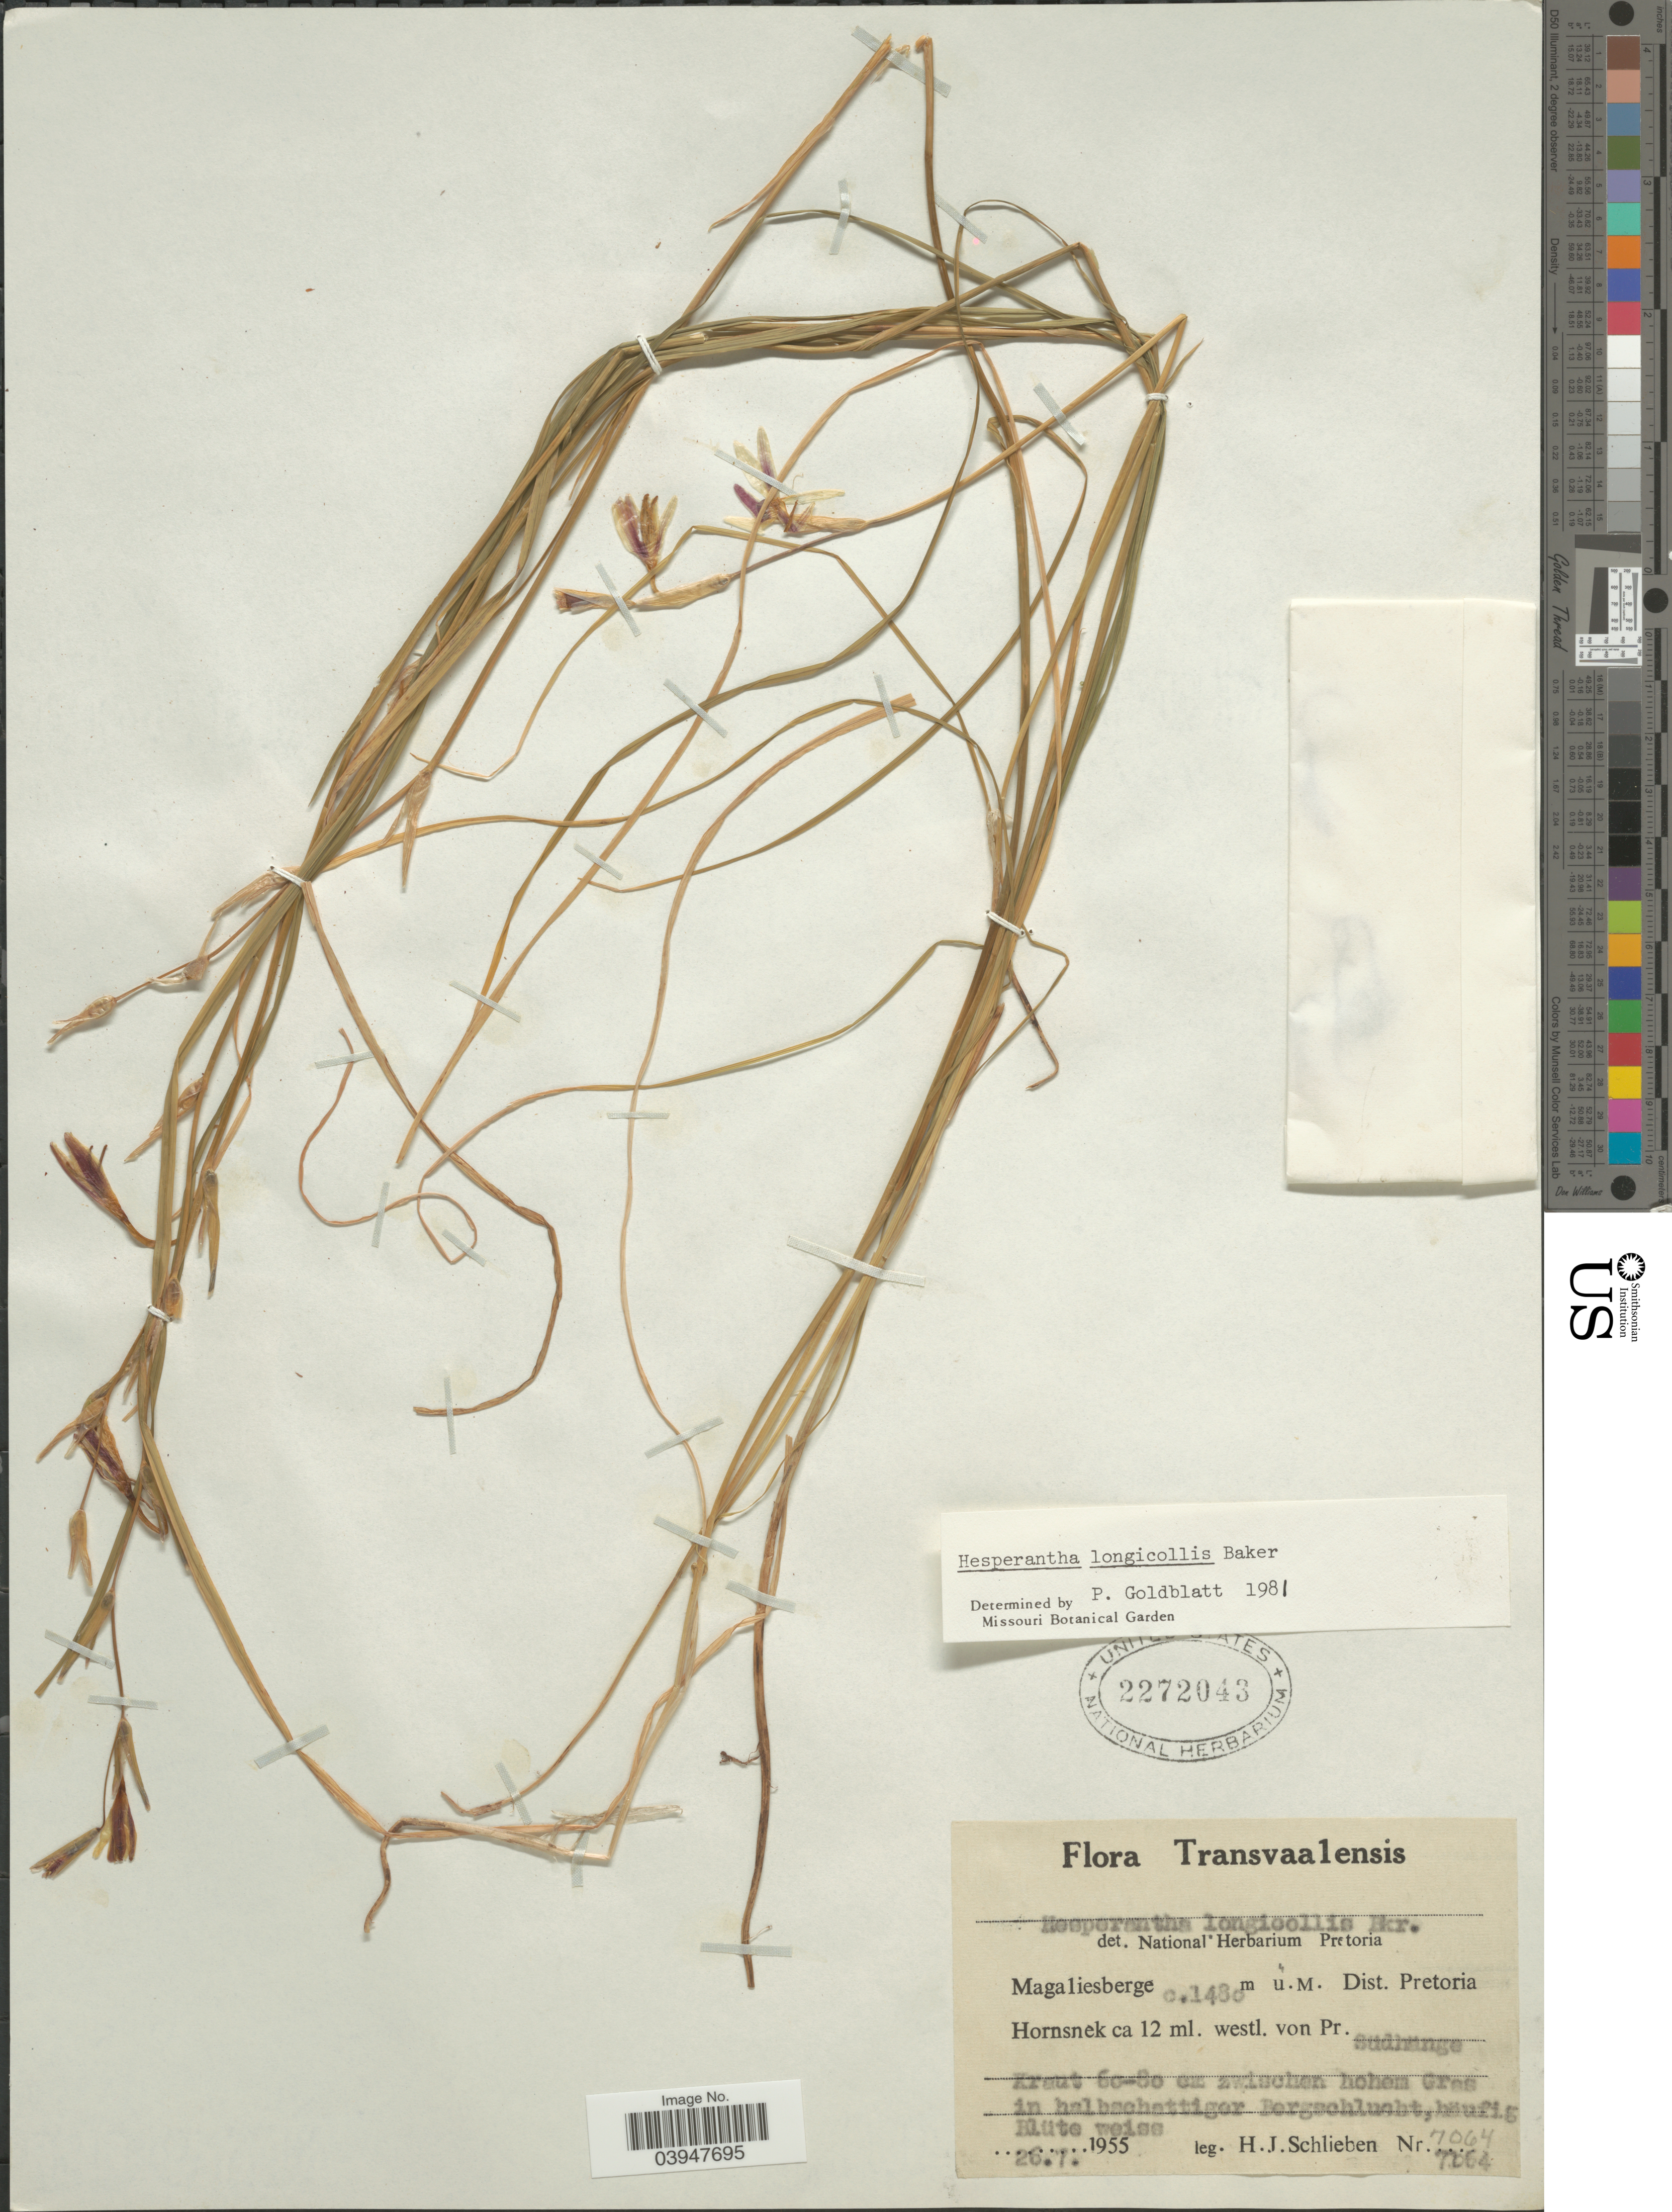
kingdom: Plantae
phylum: Tracheophyta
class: Liliopsida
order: Asparagales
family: Iridaceae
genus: Hesperantha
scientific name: Hesperantha longicollis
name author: Baker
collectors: H. J. Schlieben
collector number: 7064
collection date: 1955-07-26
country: South Africa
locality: Transvaalensis. Magaliesberge. Dist. Pretoria Hornsnek ca. 12 ml. westl. von Pr. Südhänge Kraut 60-80 cm zwischen hohem Gras in halbachattiger Bergschlucht, häufig Blüte weiss.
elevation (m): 1480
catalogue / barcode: US 2272043